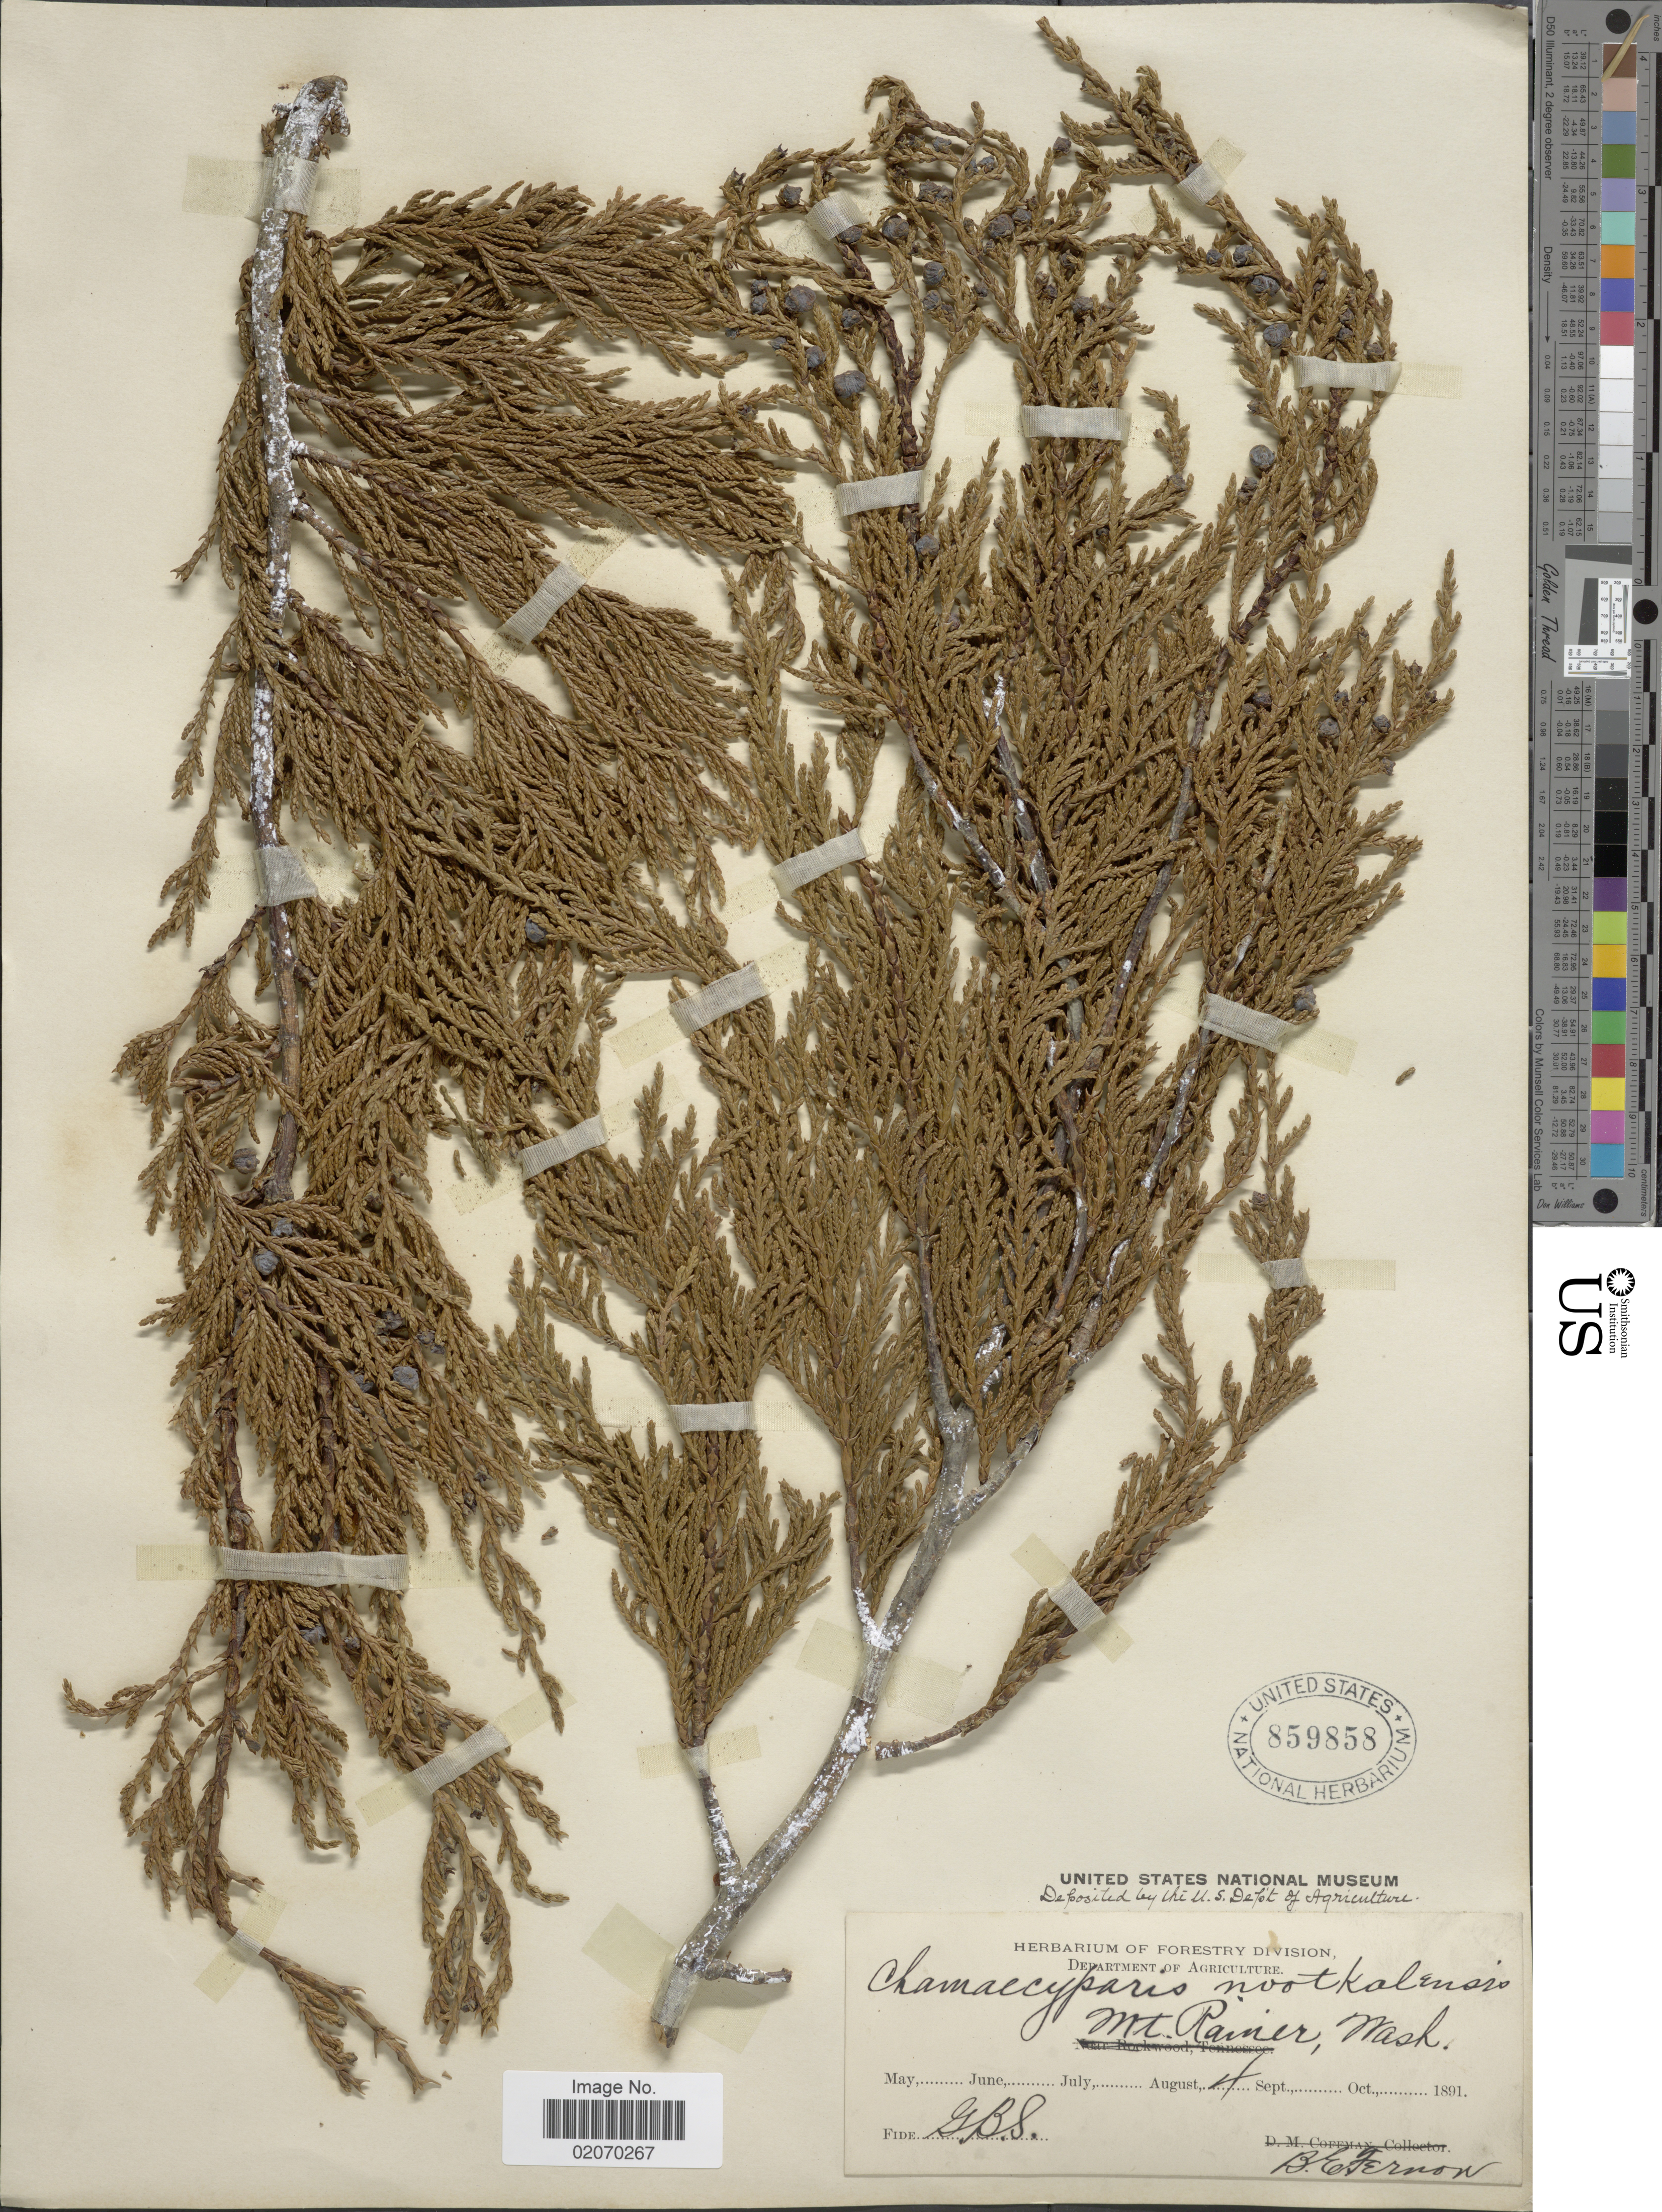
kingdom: Plantae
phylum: Tracheophyta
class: Pinopsida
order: Pinales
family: Cupressaceae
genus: Chamaecyparis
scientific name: Chamaecyparis nootkatensis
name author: (D. Don) Spach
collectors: B. Fernow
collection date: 1891-09-04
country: United States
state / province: Washington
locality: Mt. Rainer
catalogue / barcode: US 859858